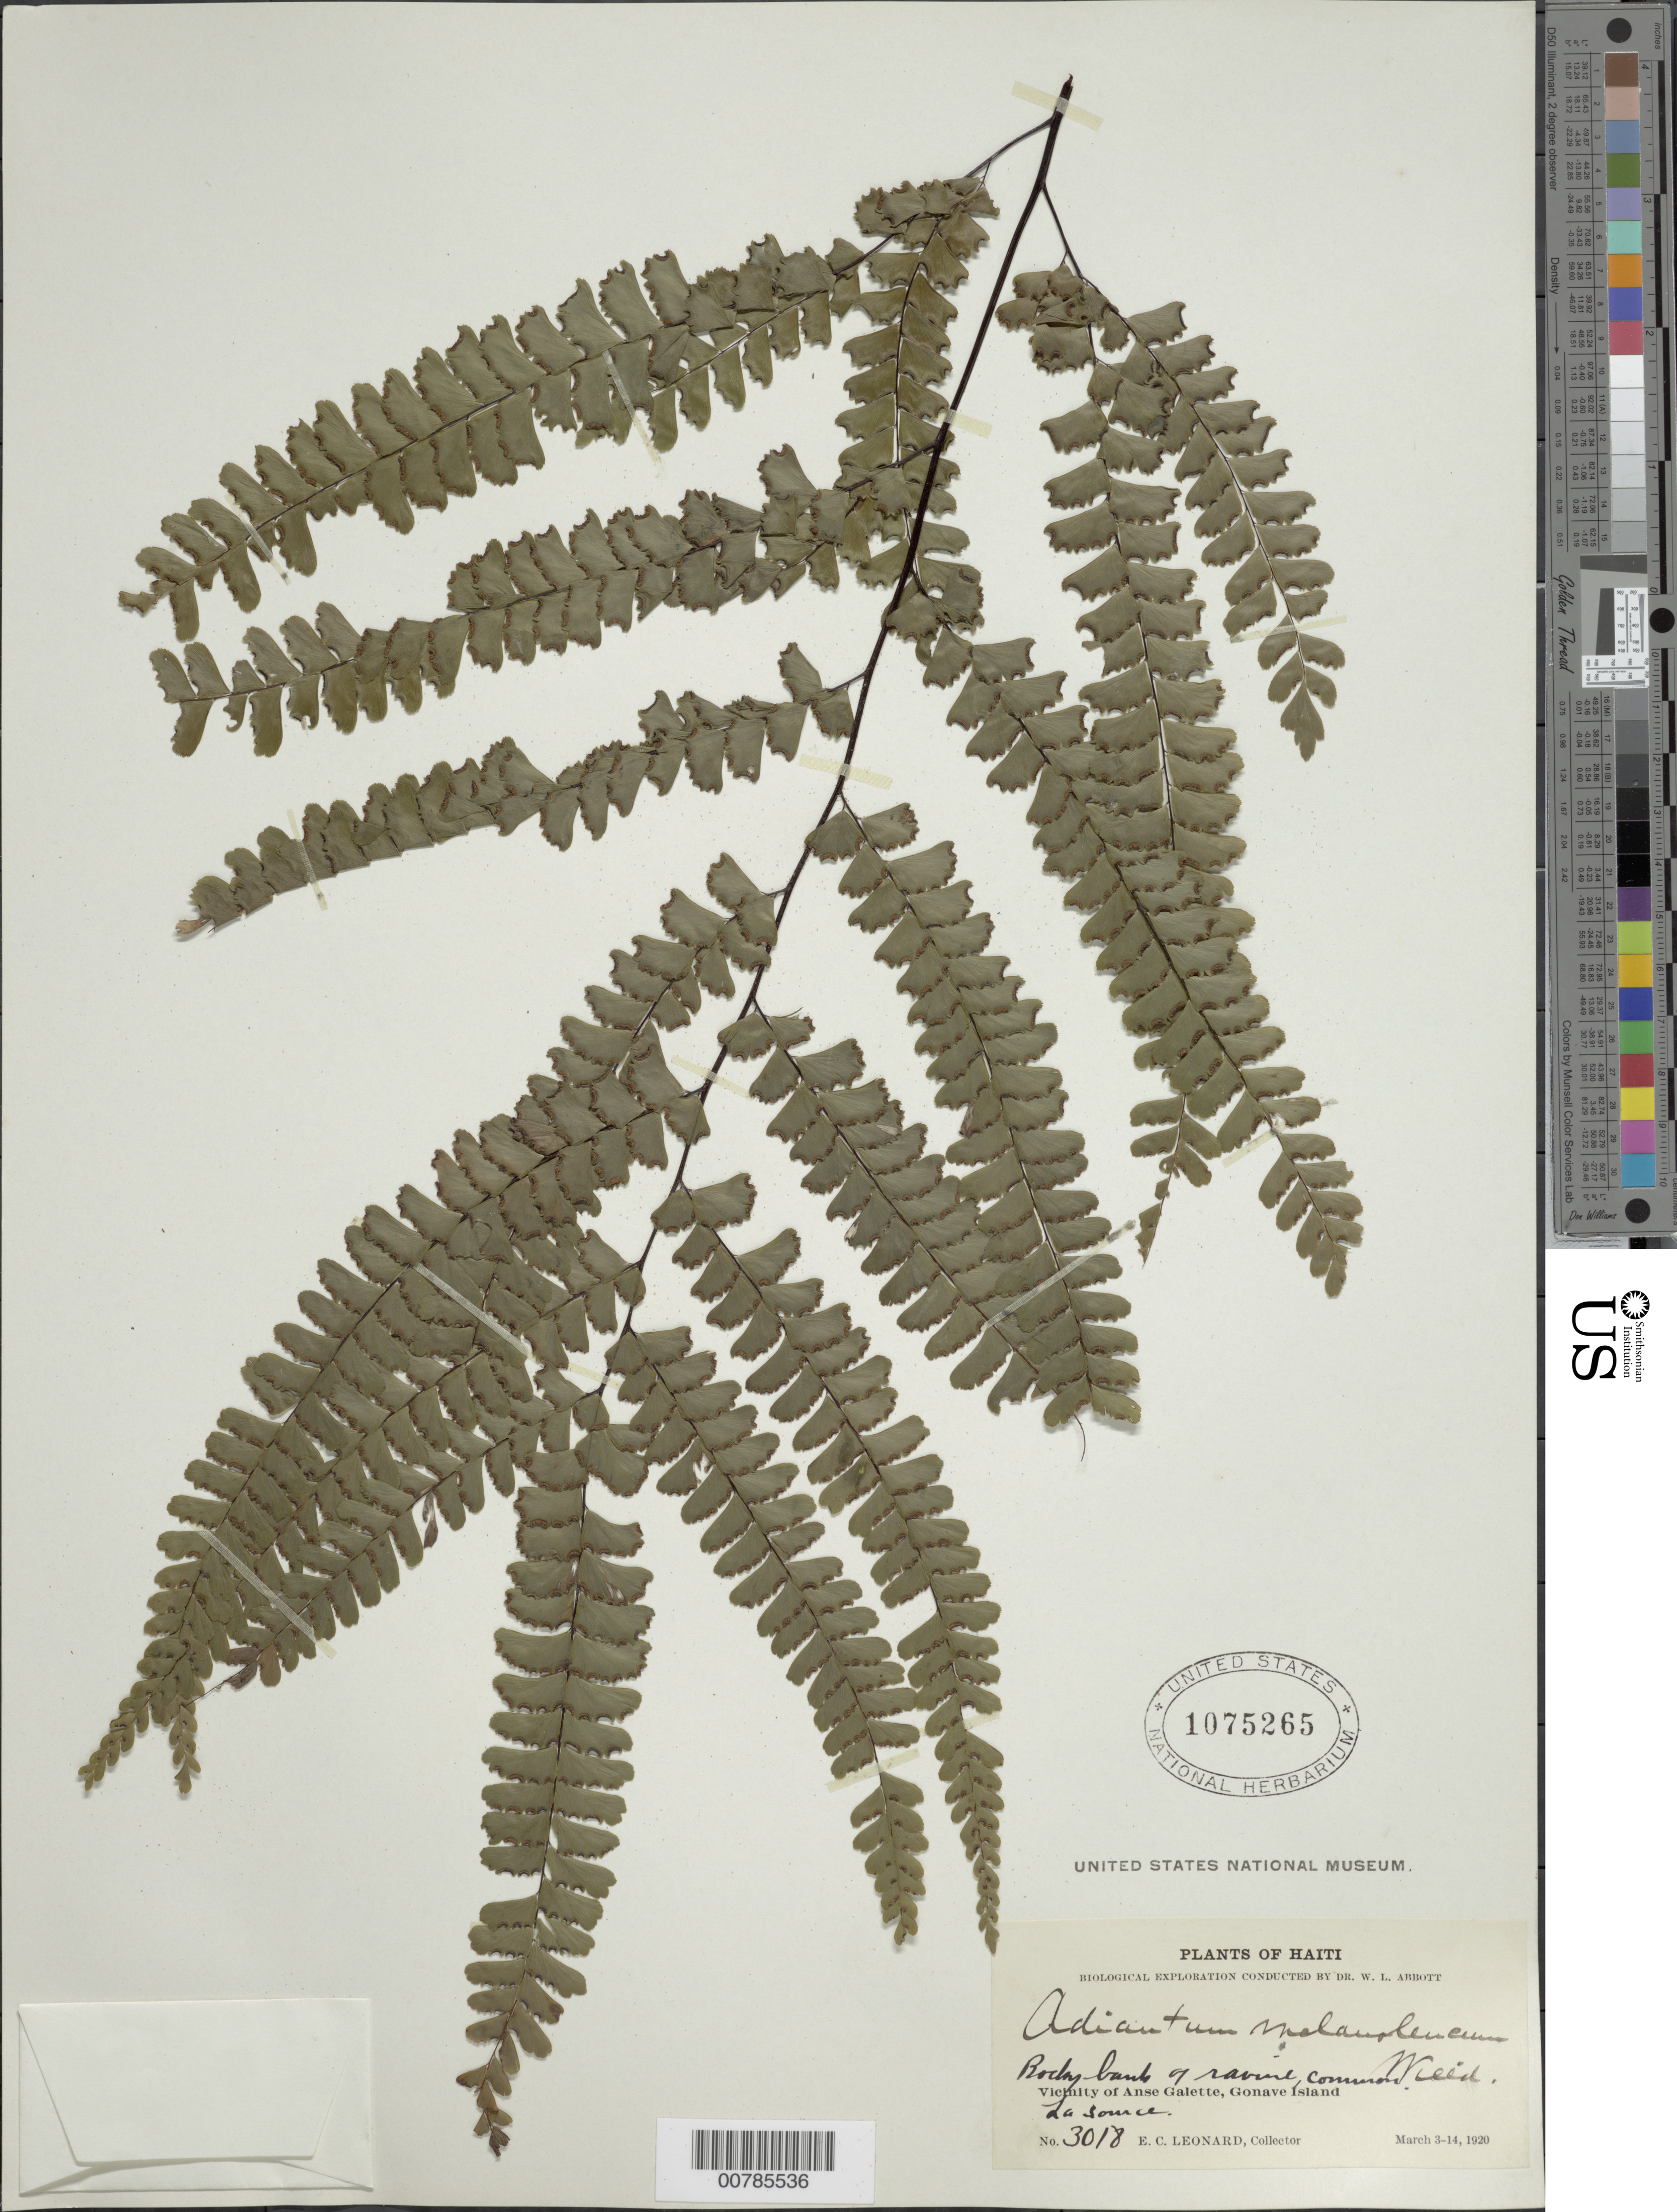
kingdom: Plantae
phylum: Tracheophyta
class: Polypodiopsida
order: Polypodiales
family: Pteridaceae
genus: Adiantum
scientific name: Adiantum melanoleucum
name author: Willd.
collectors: E. C. Leonard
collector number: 3018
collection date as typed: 03 Mar 1920 to 14 Mar 1920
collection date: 1920-03-03/1920-03-14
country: Haiti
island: Hispaniola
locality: Anse Galette, Gonave Island, La Source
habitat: Rocky ravine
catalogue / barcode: US 1075265